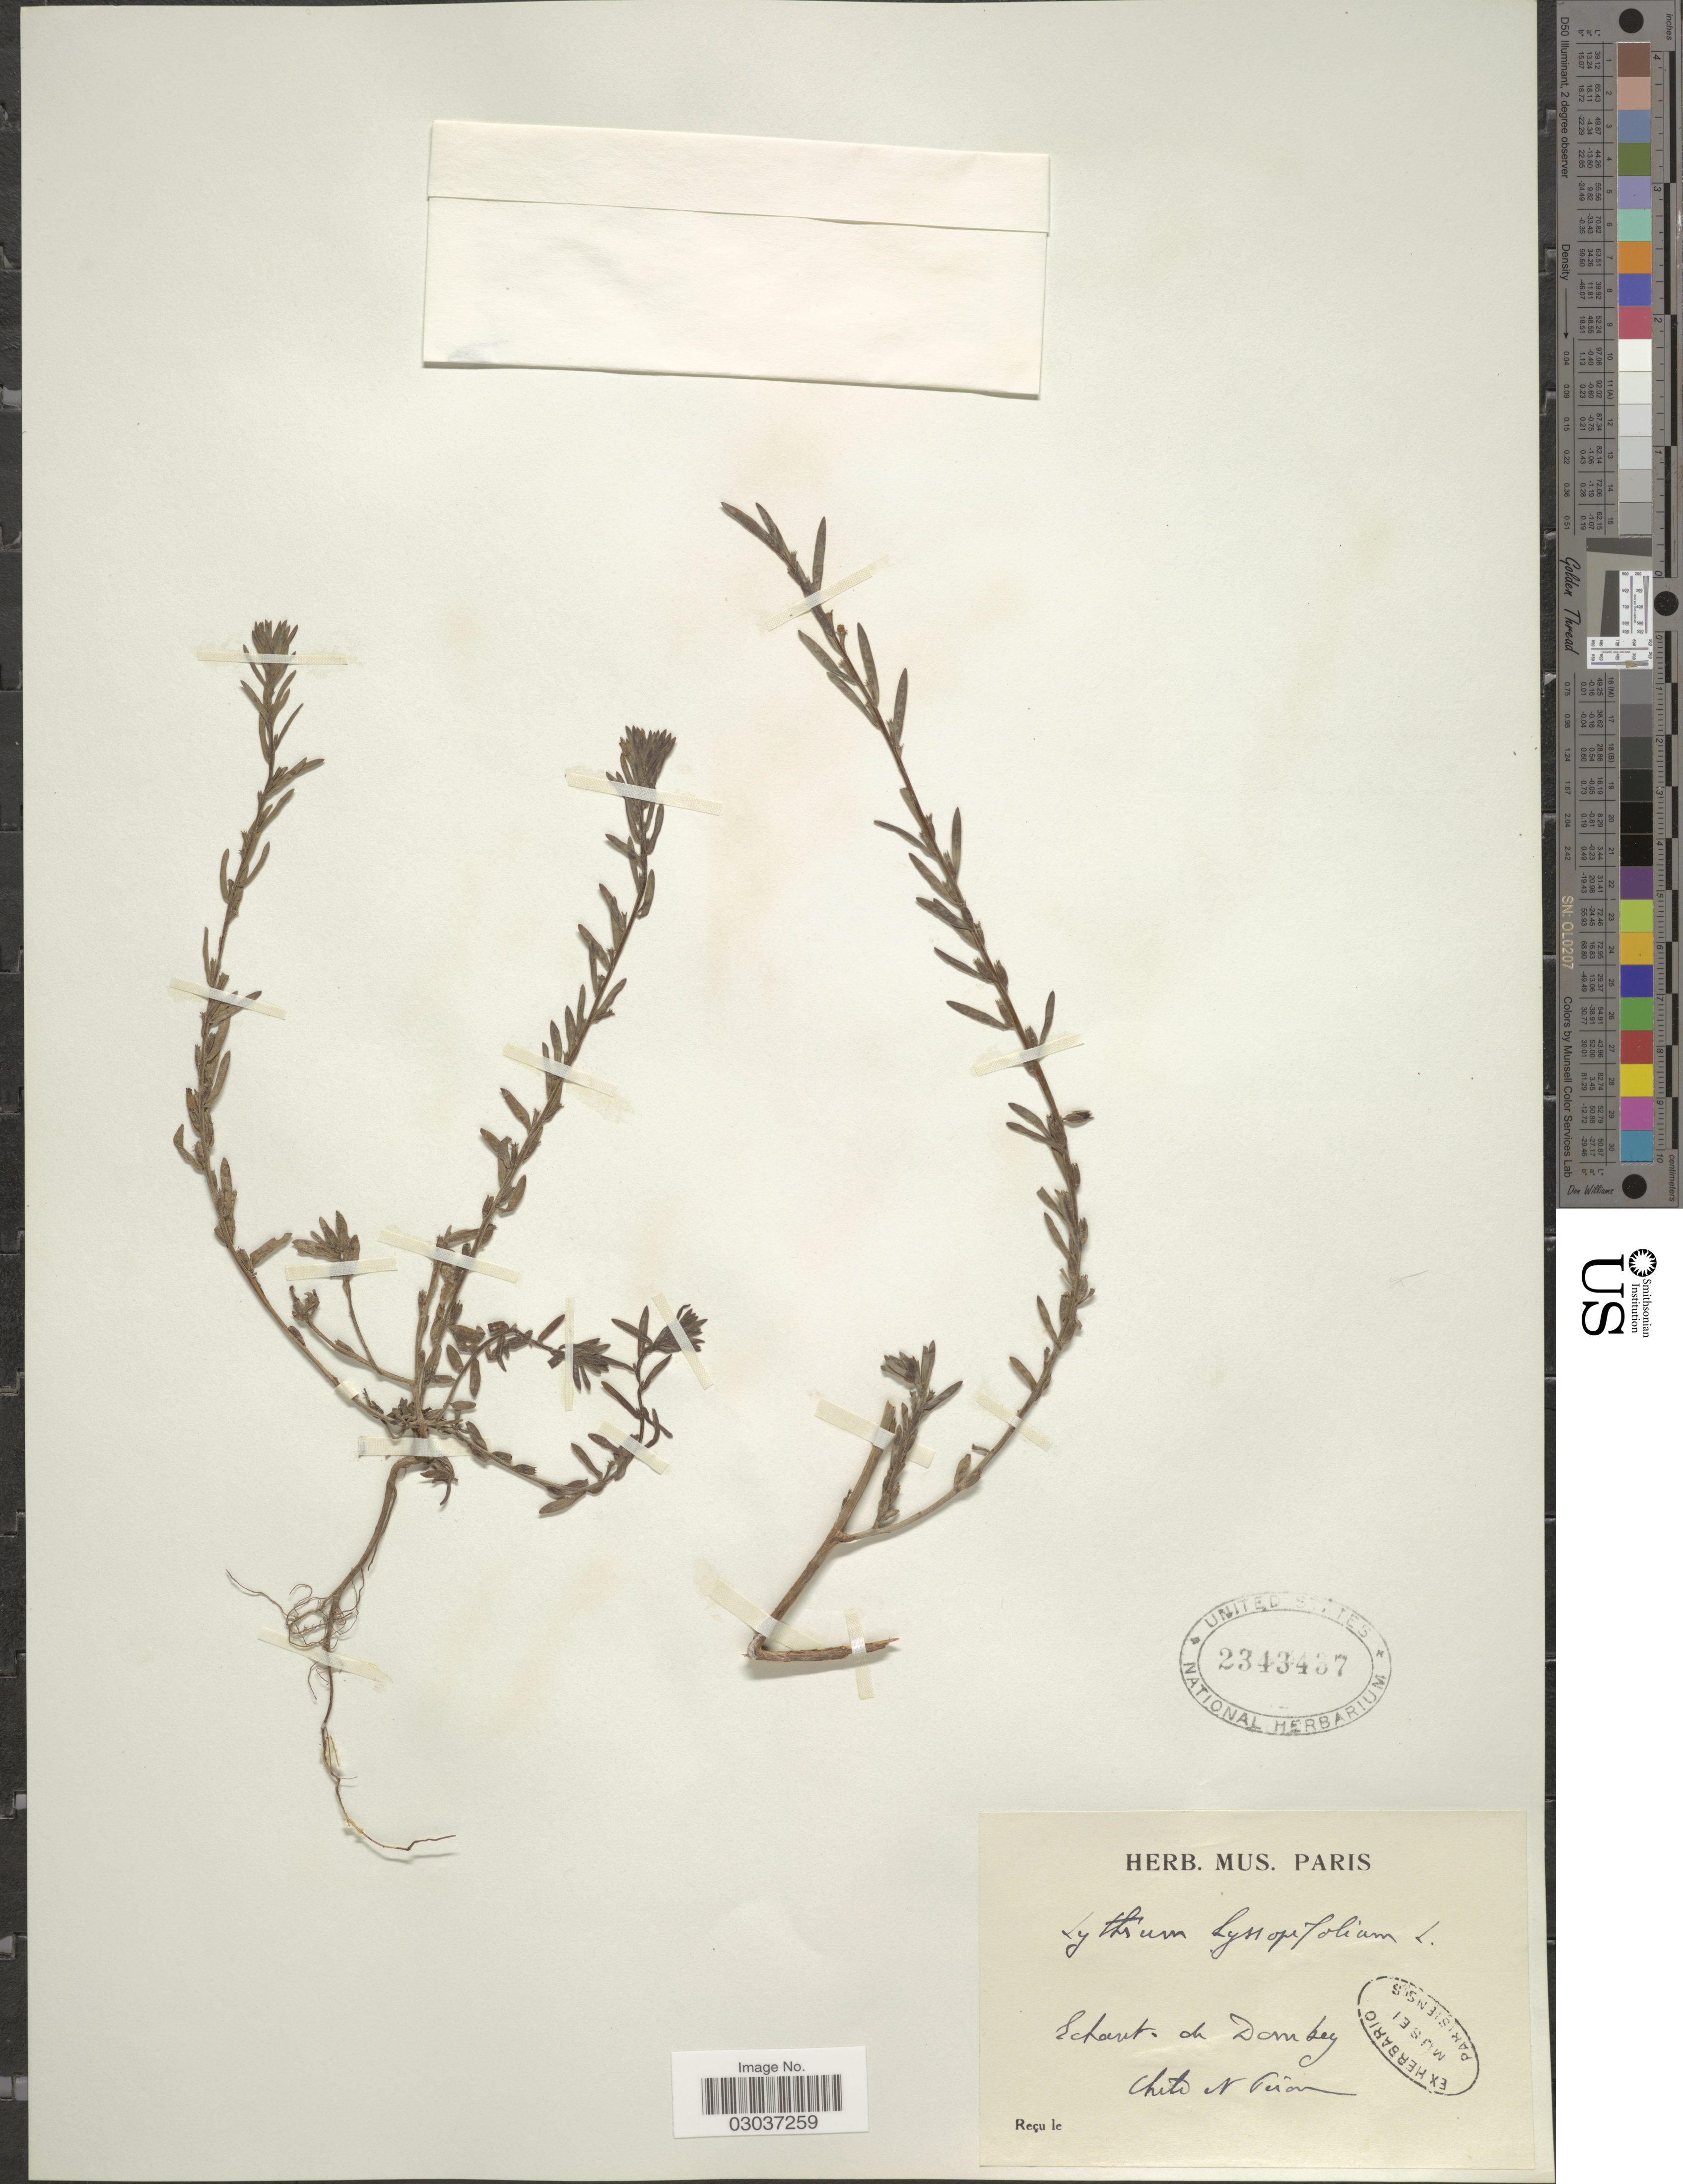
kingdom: Plantae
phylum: Tracheophyta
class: Magnoliopsida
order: Myrtales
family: Lythraceae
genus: Lythrum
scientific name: Lythrum hyssopifolia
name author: L.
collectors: Dombey, --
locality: Chili et Perou.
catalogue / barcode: US 2343437